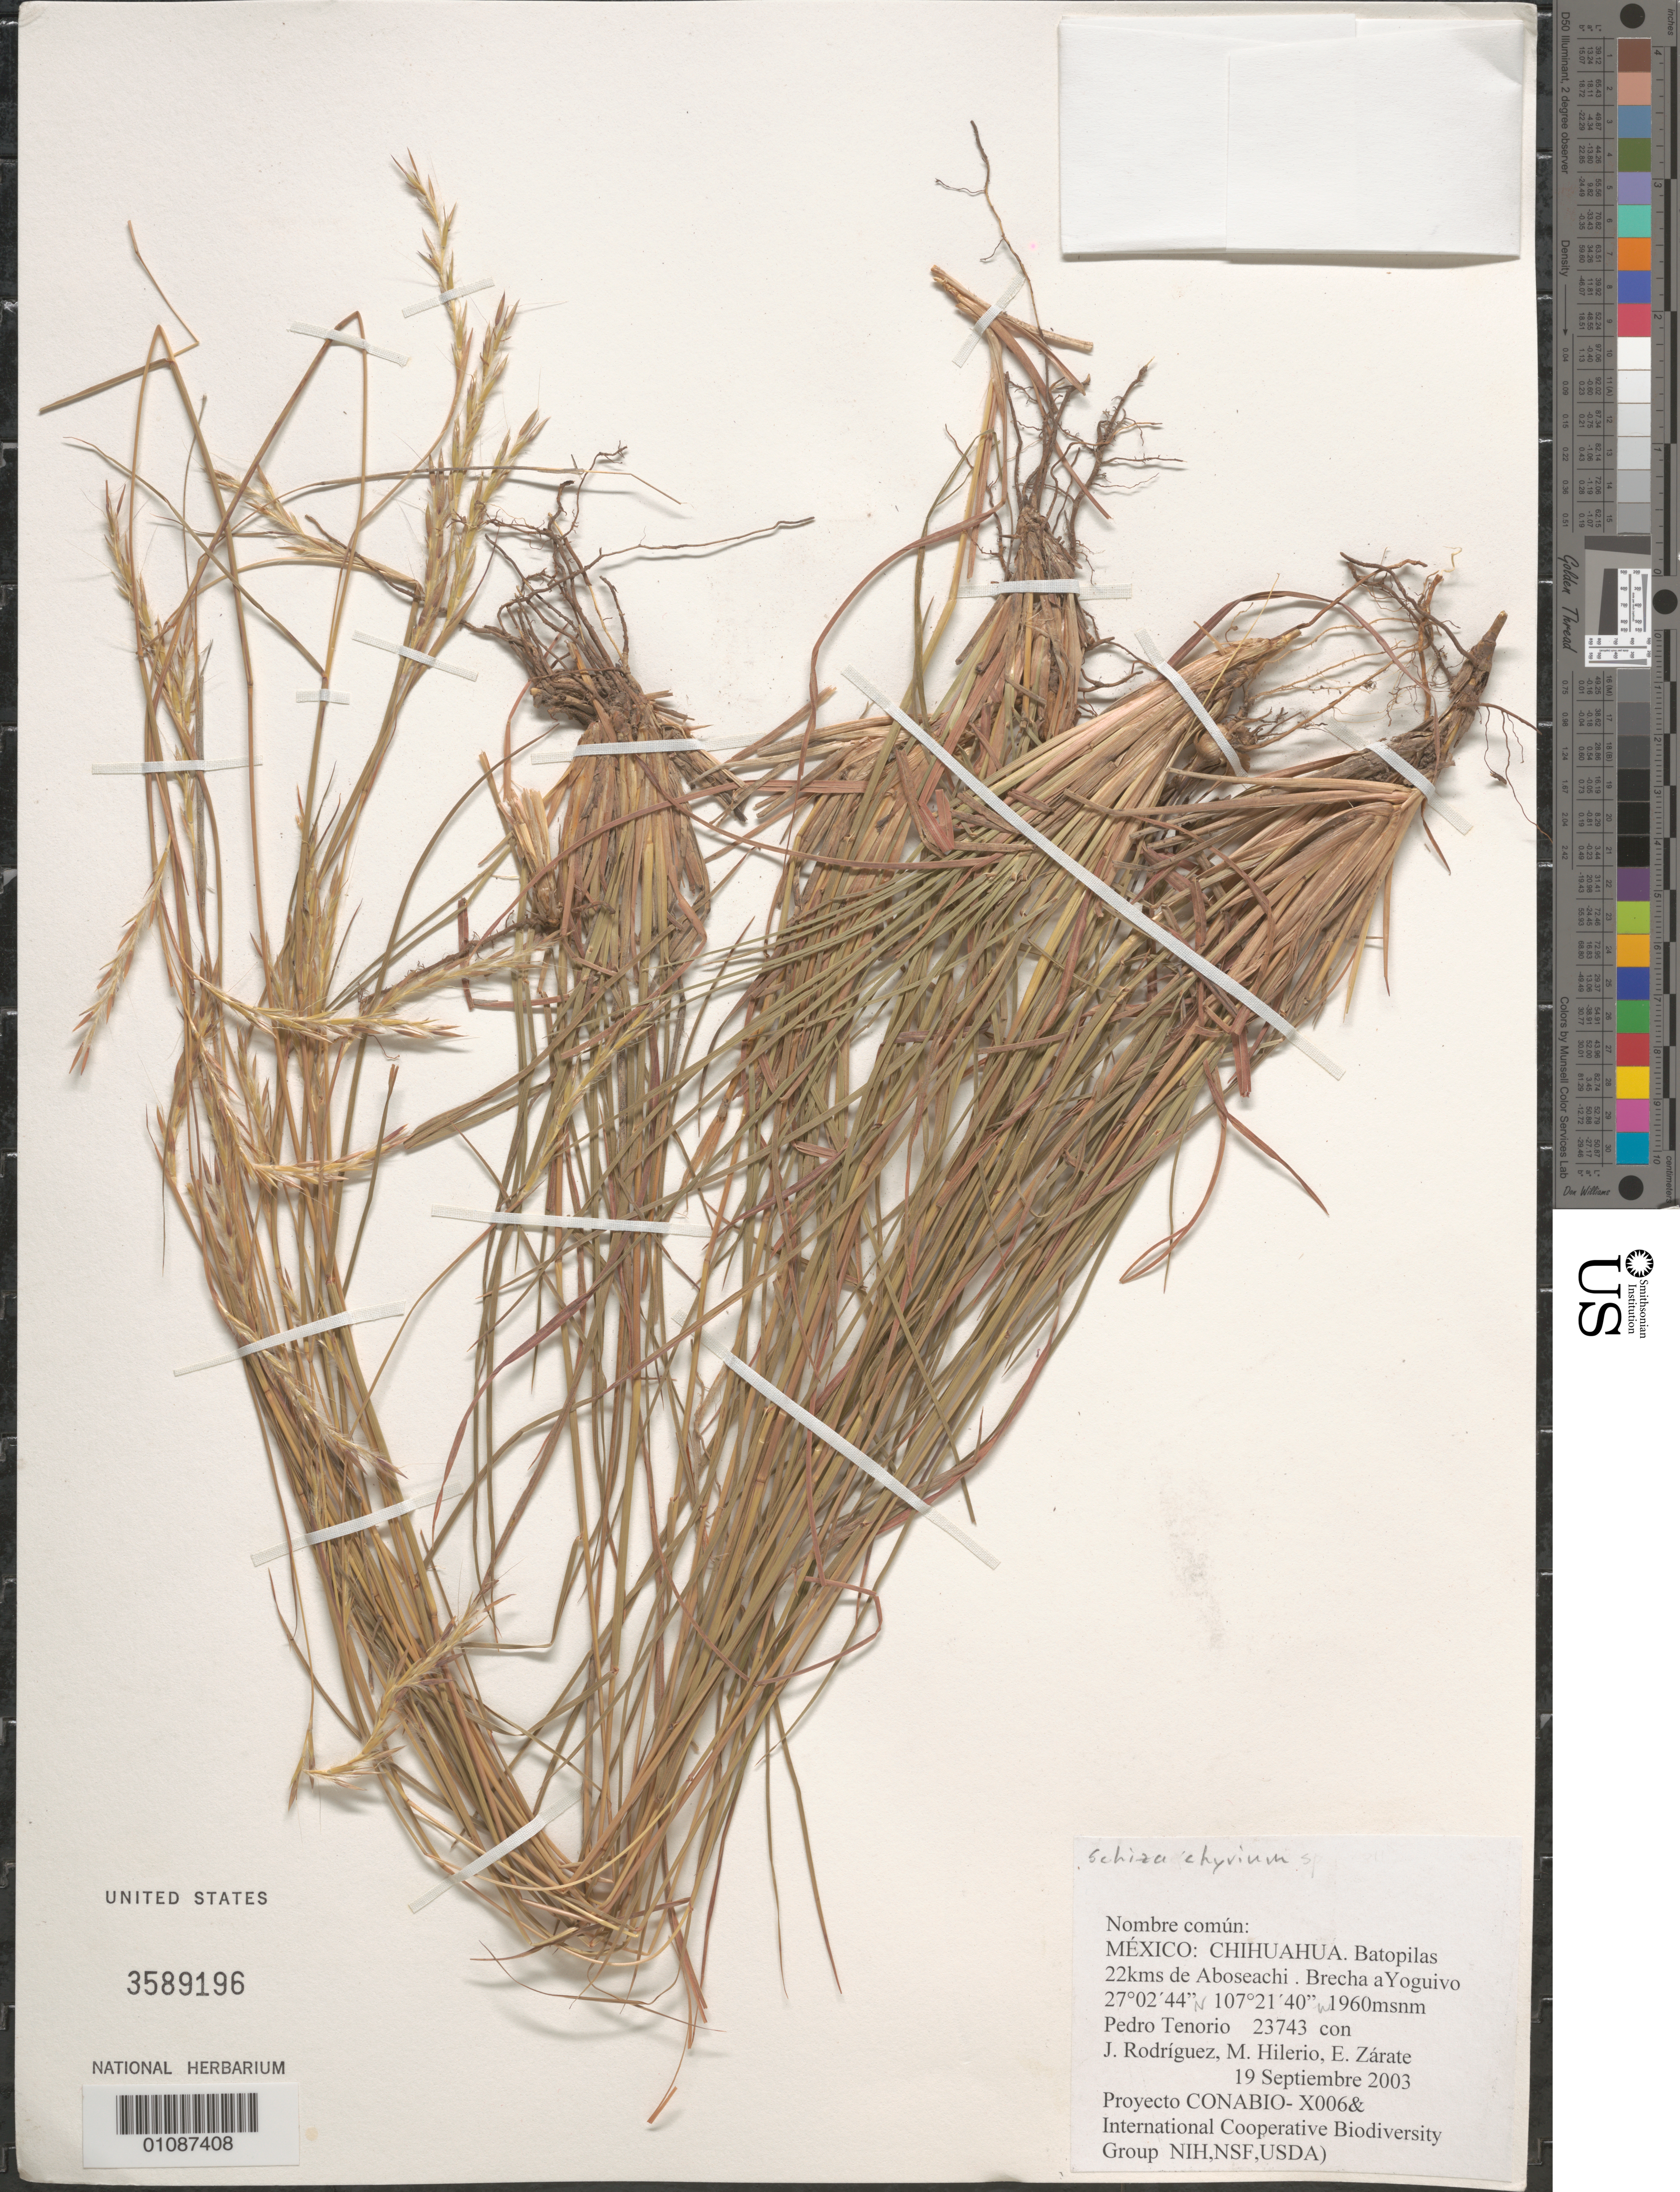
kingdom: Plantae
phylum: Tracheophyta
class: Liliopsida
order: Poales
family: Poaceae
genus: Schizachyrium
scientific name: Schizachyrium sp.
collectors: P. Tenorio L., J. Rodríguez, M. Hilerio & E. Zárate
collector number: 23743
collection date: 2003-09-19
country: Mexico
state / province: Chihuahua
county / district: Batopilas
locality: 22 kms de Aboseachi, brecha a Yoguivo.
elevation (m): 1960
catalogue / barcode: US 3589196